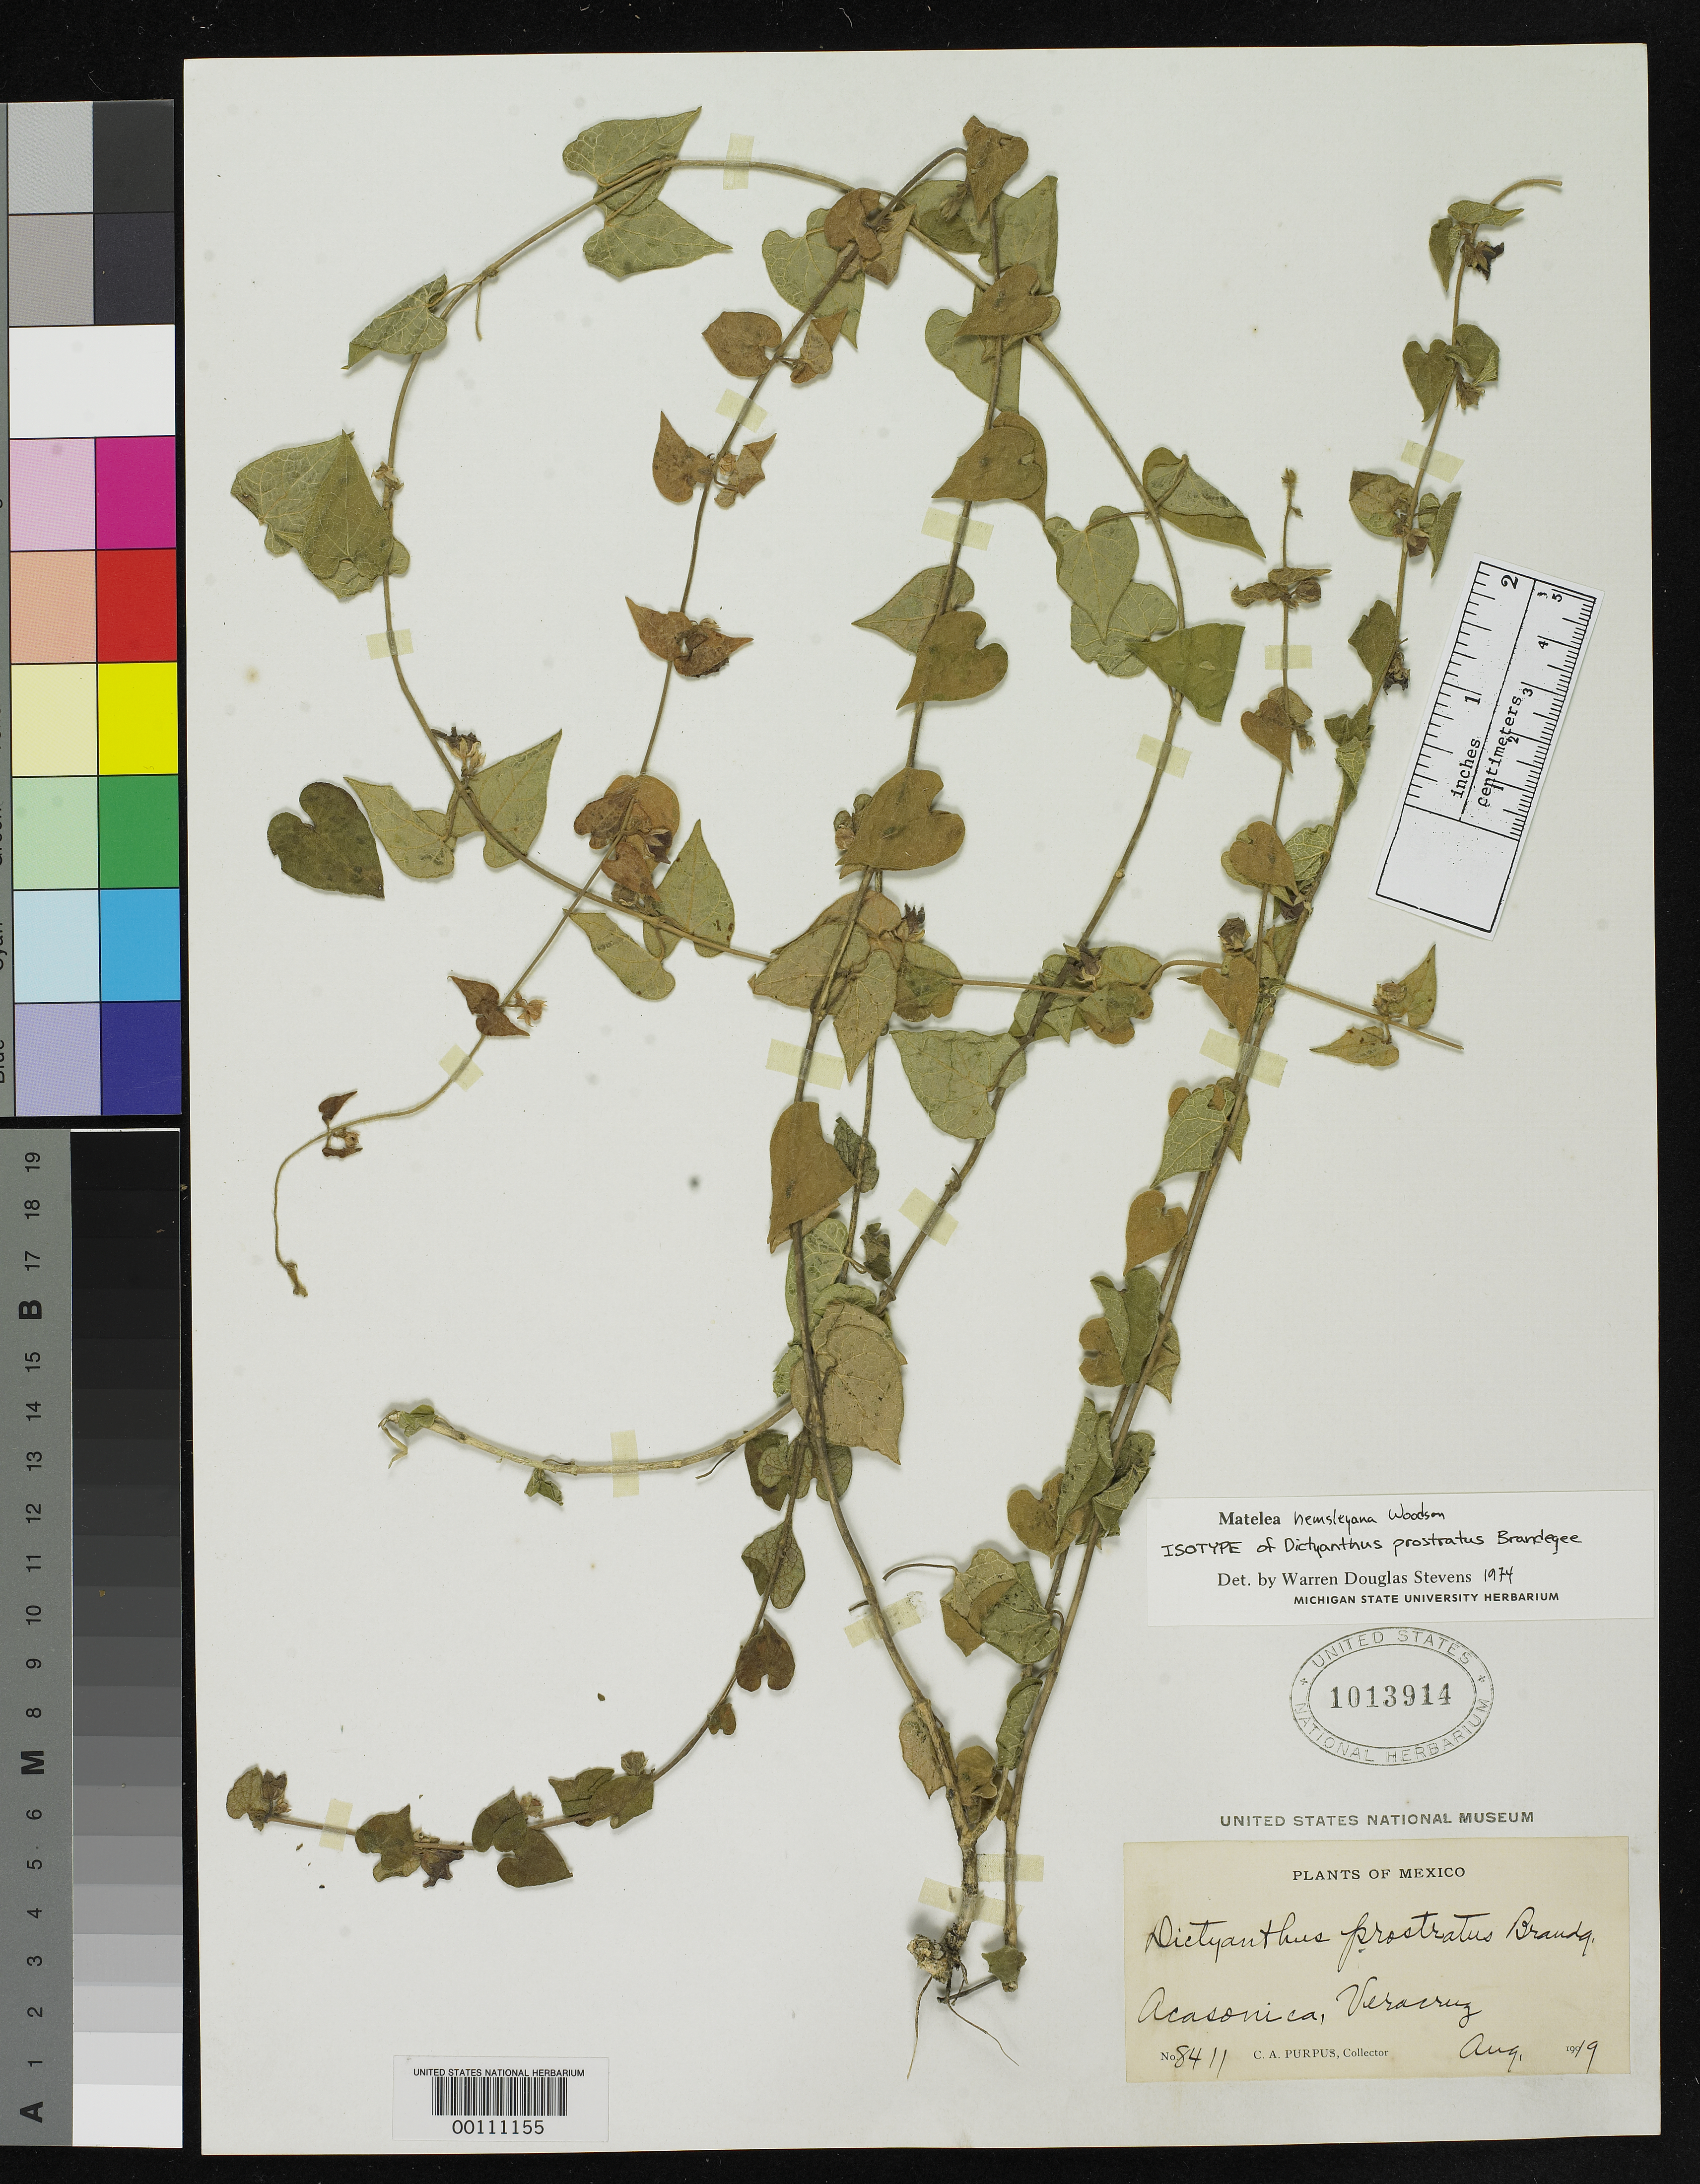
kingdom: Plantae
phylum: Tracheophyta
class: Magnoliopsida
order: Gentianales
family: Apocynaceae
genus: Dictyanthus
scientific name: Dictyanthus prostratus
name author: Brandegee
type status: Isotype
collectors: C. A. Purpus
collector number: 8411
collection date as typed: Aug 1919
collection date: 1919-08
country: Mexico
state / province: Veracruz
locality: Acasonica.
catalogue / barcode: US 1013914